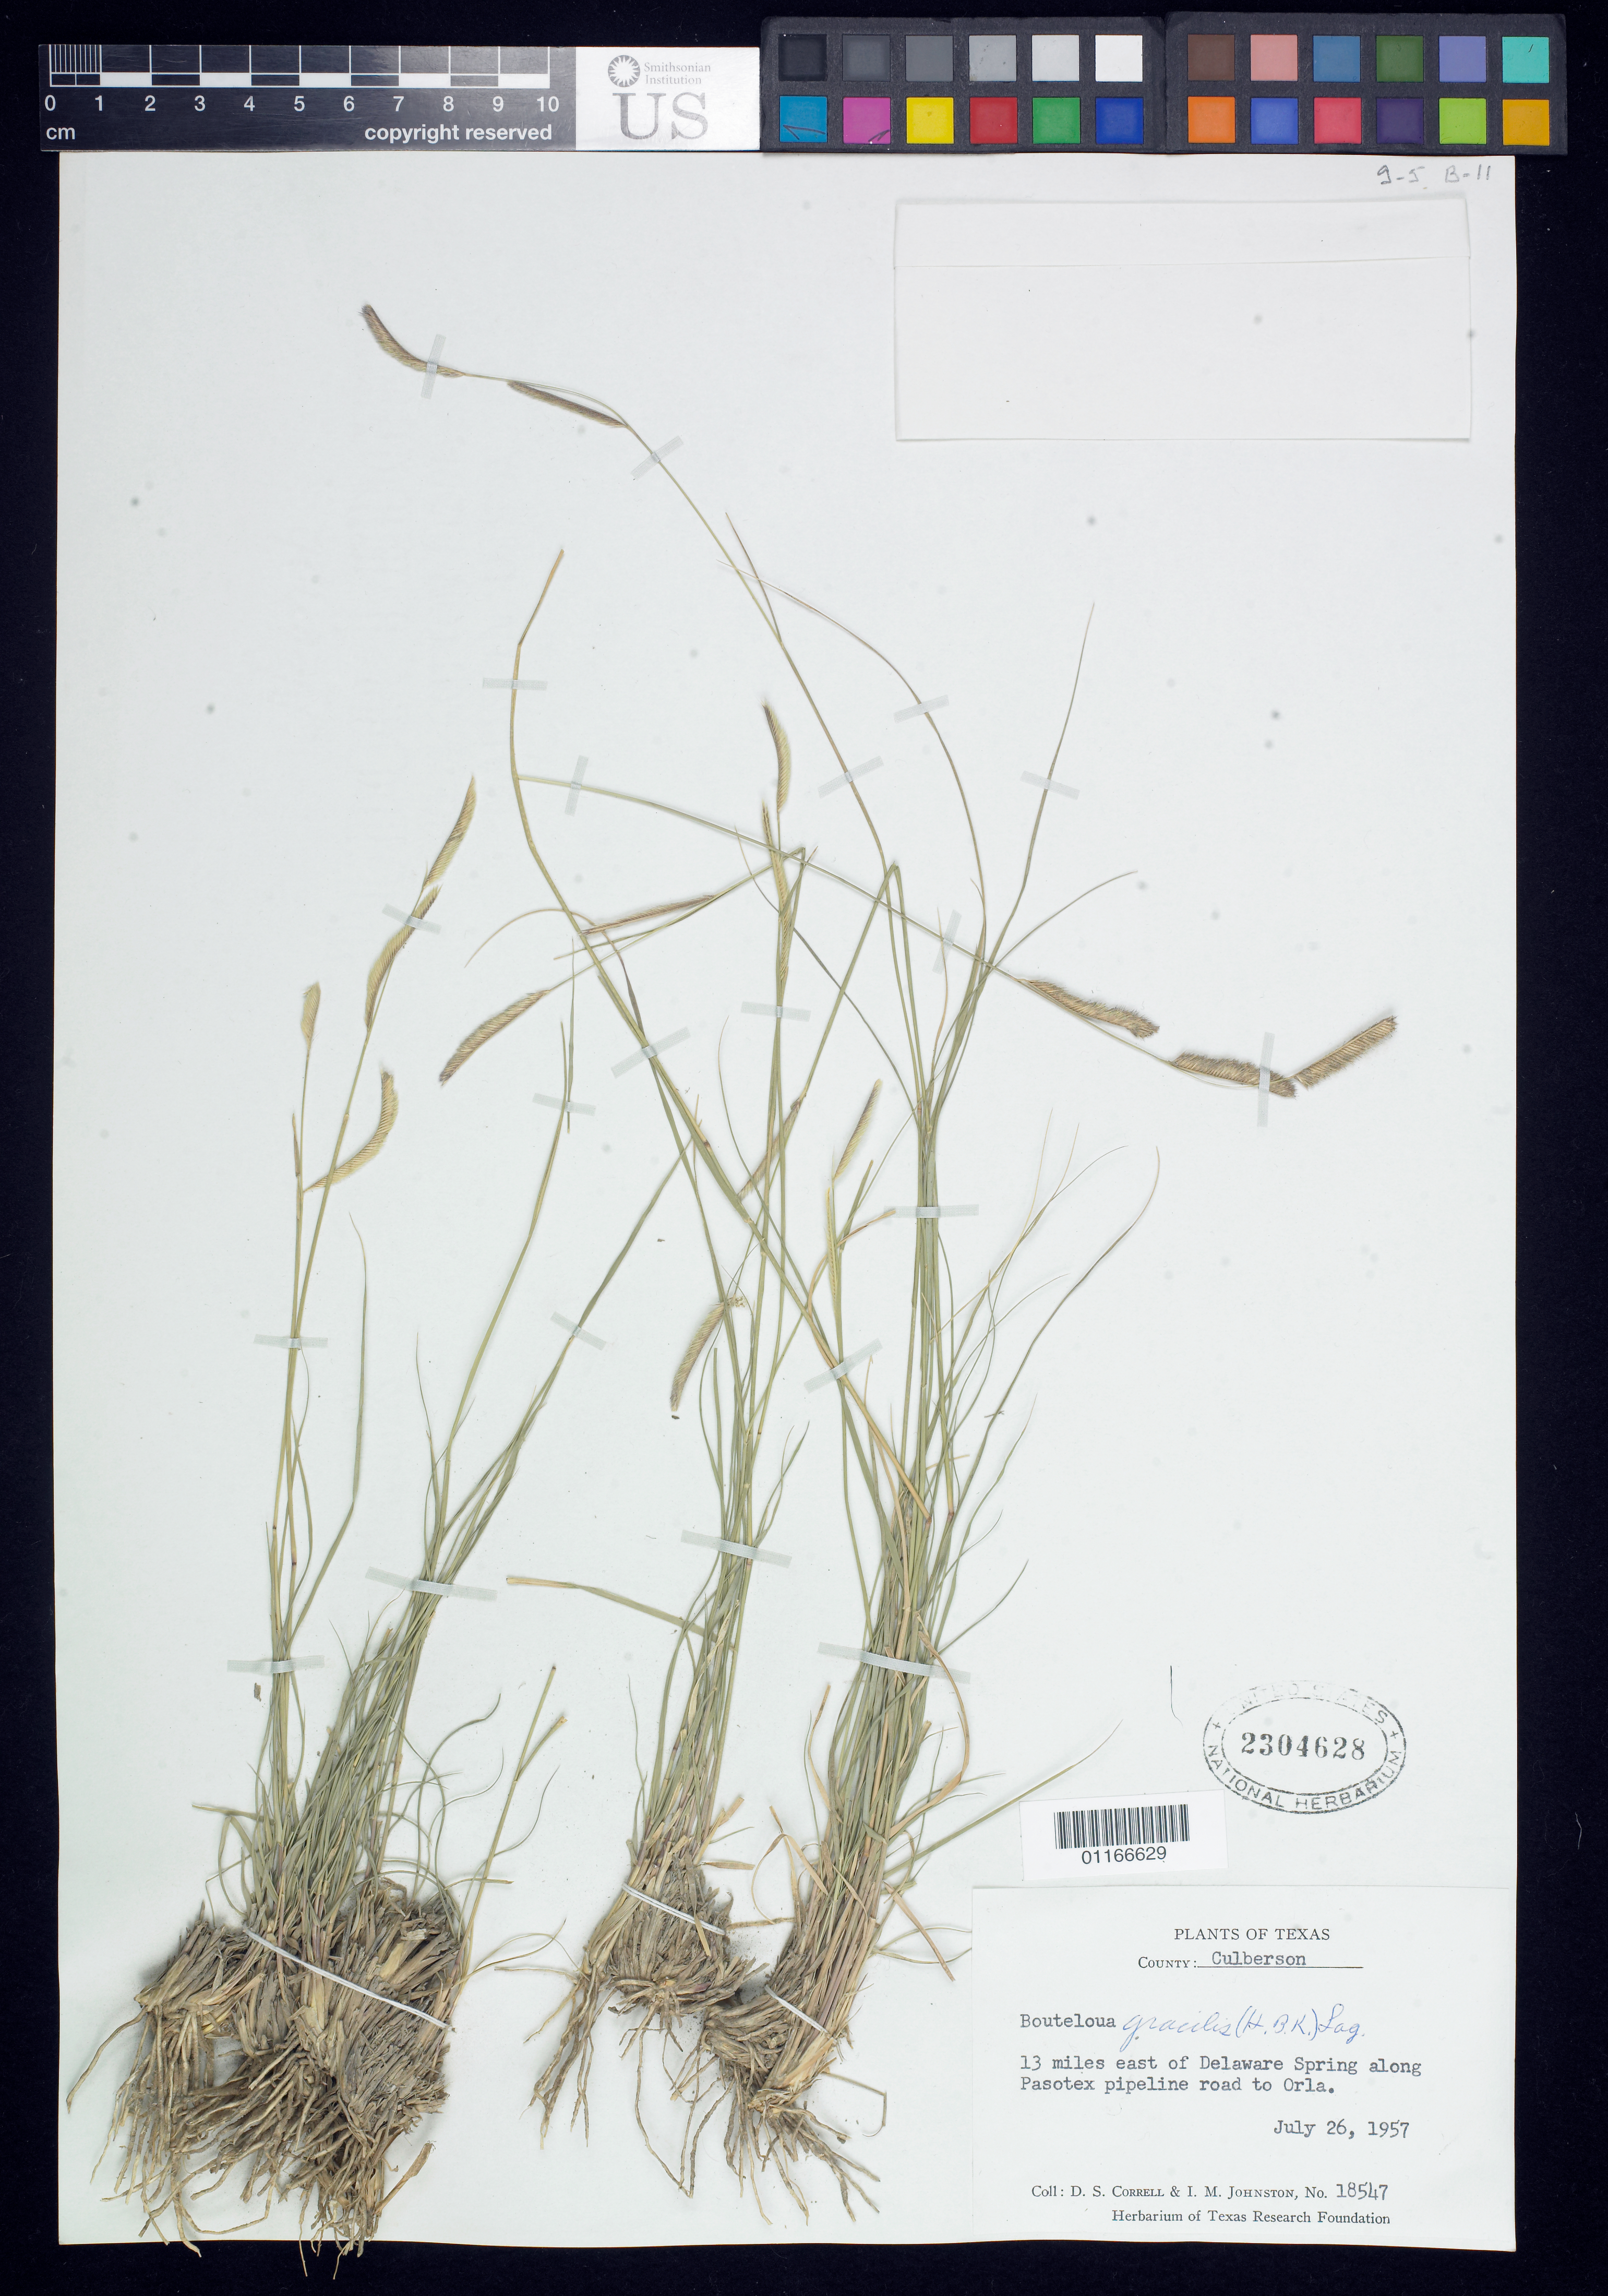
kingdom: Plantae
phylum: Tracheophyta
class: Liliopsida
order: Poales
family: Poaceae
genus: Bouteloua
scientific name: Bouteloua gracilis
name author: (Kunth) Lag. ex Griffiths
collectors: D. S. Correll & I.M. Johnston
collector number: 18547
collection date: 1957-07-26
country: United States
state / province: Texas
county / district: Culberson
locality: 13 miles east of Delaware Spring along Pasotex pipeline road to Orla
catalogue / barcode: US 2304628